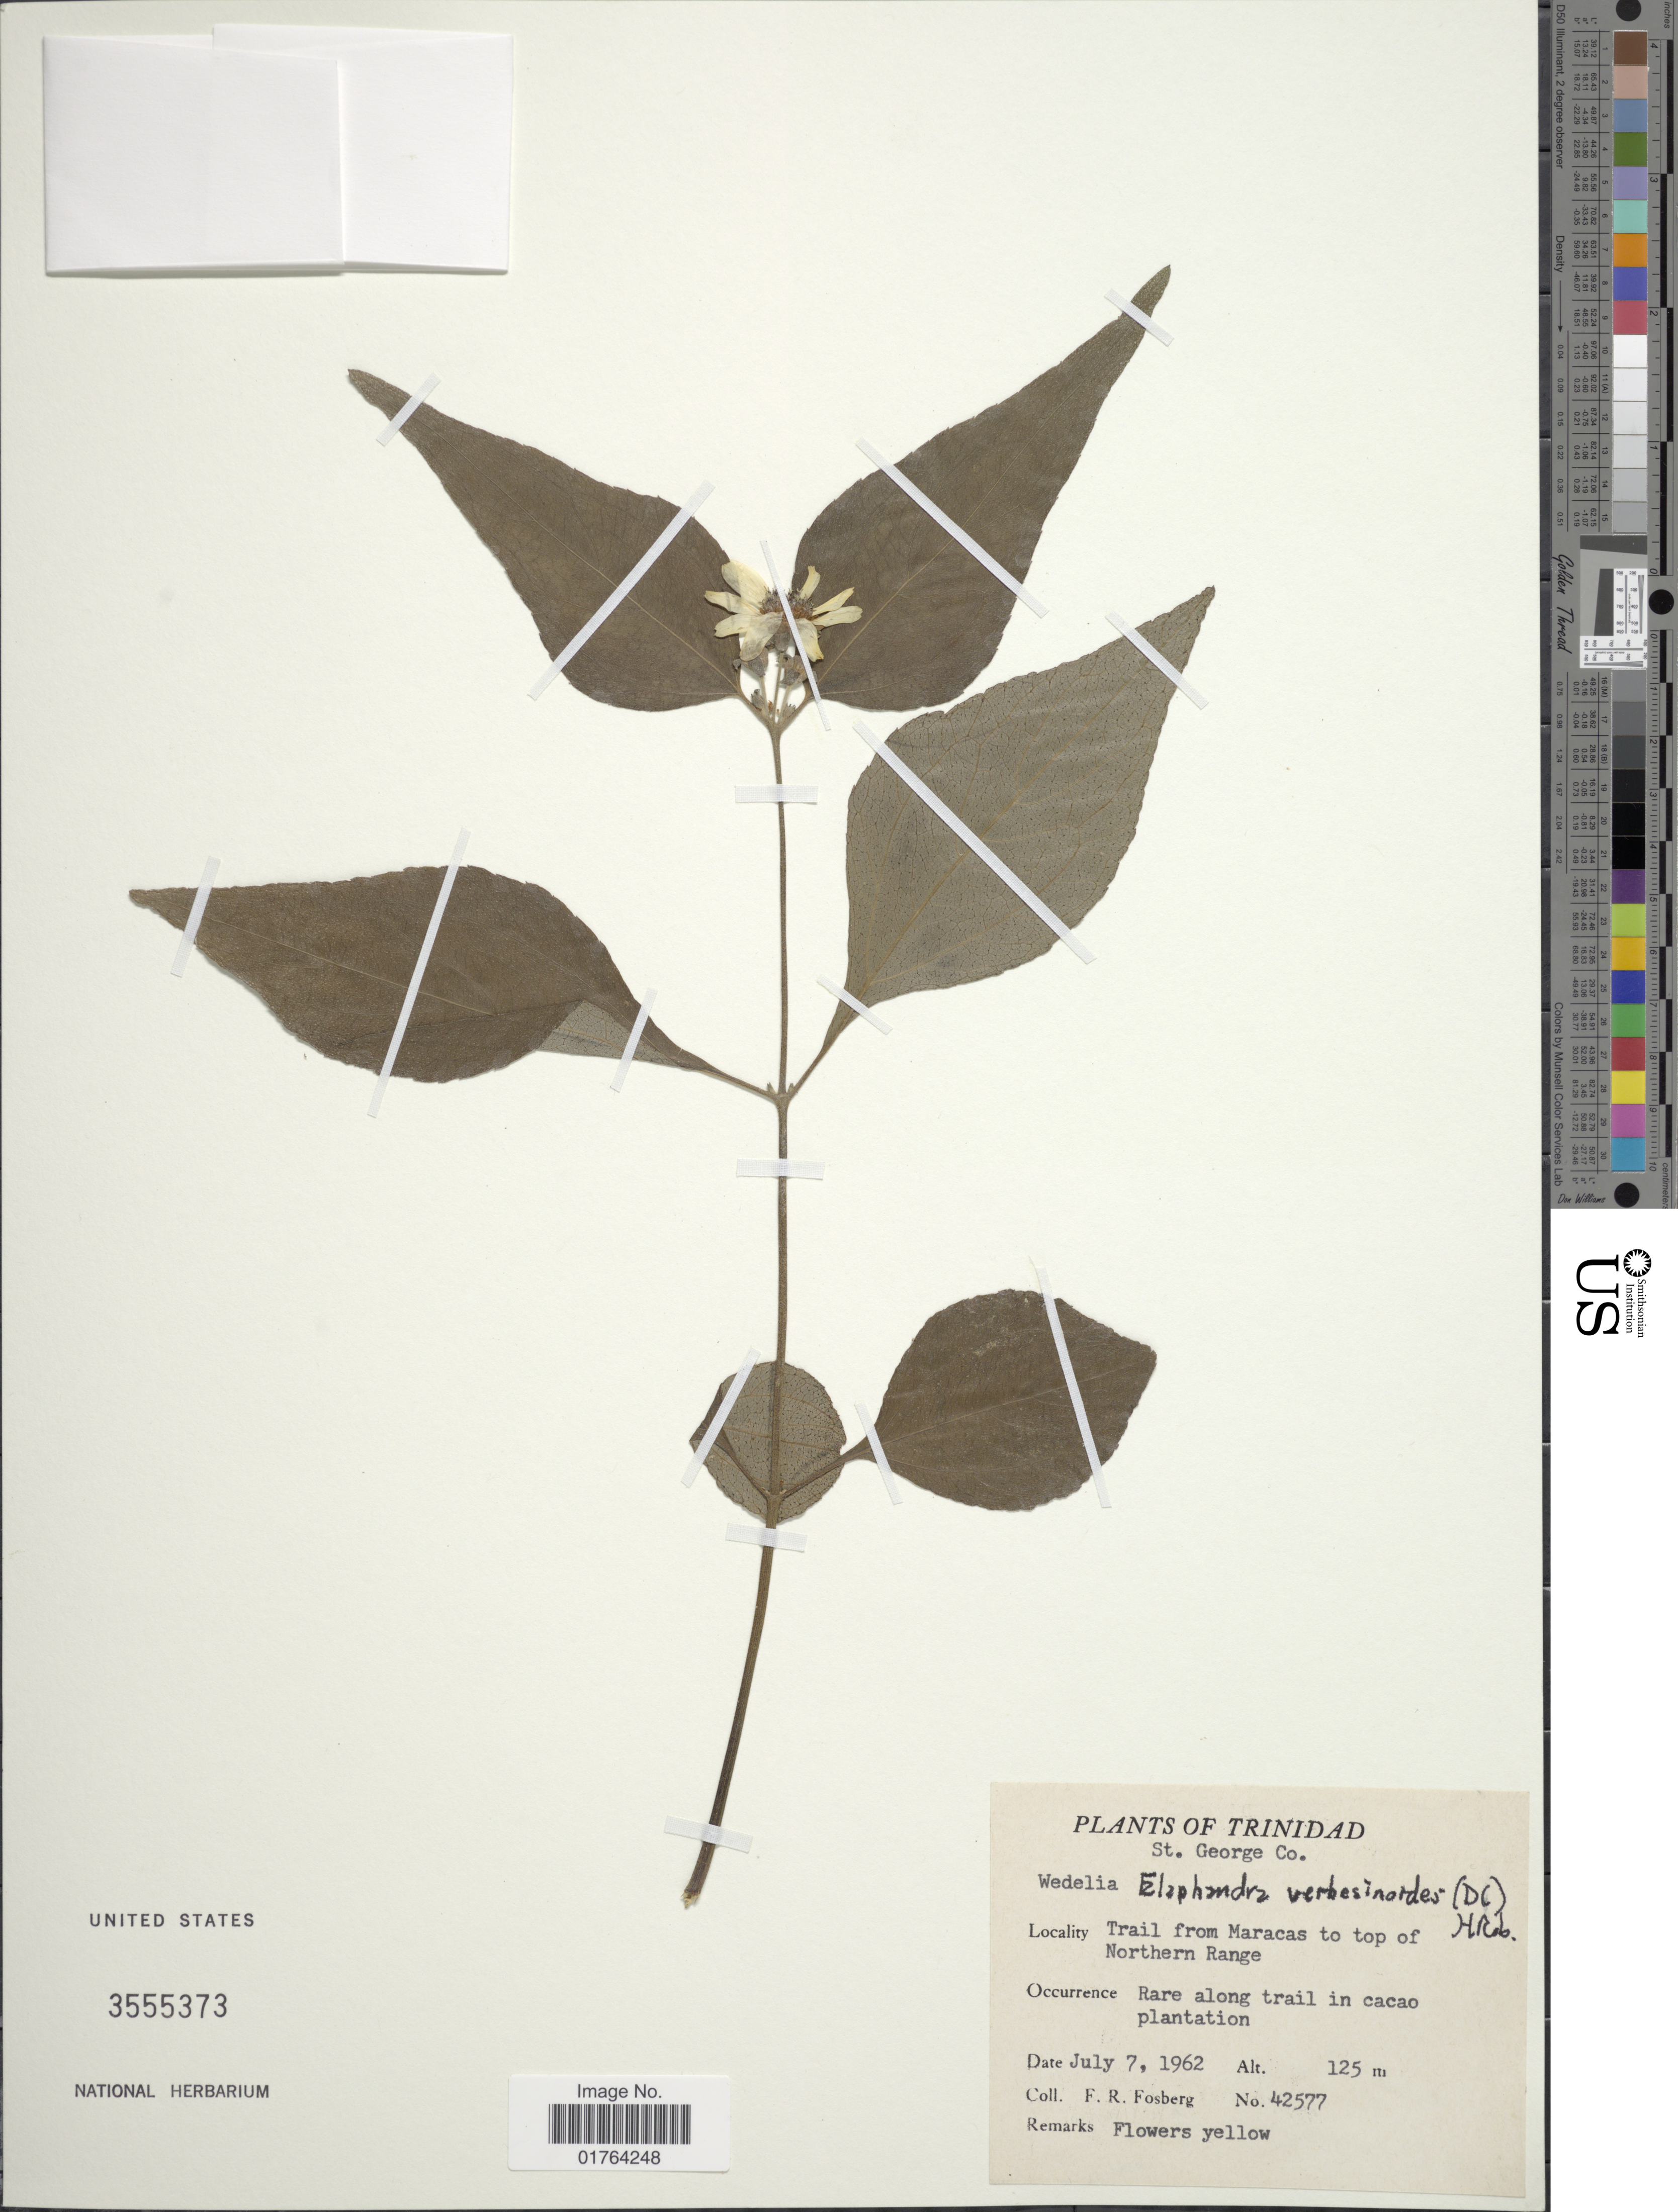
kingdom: Plantae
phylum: Tracheophyta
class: Magnoliopsida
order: Asterales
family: Asteraceae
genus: Wedelia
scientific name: Wedelia ehrenbergii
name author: Less.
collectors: F. R. Fosberg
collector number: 42577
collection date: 1962-07-07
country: Trinidad and Tobago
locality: Trinidad, St. George Co., Rare along trail, in cacao, Plantation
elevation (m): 125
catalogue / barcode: US 3555373